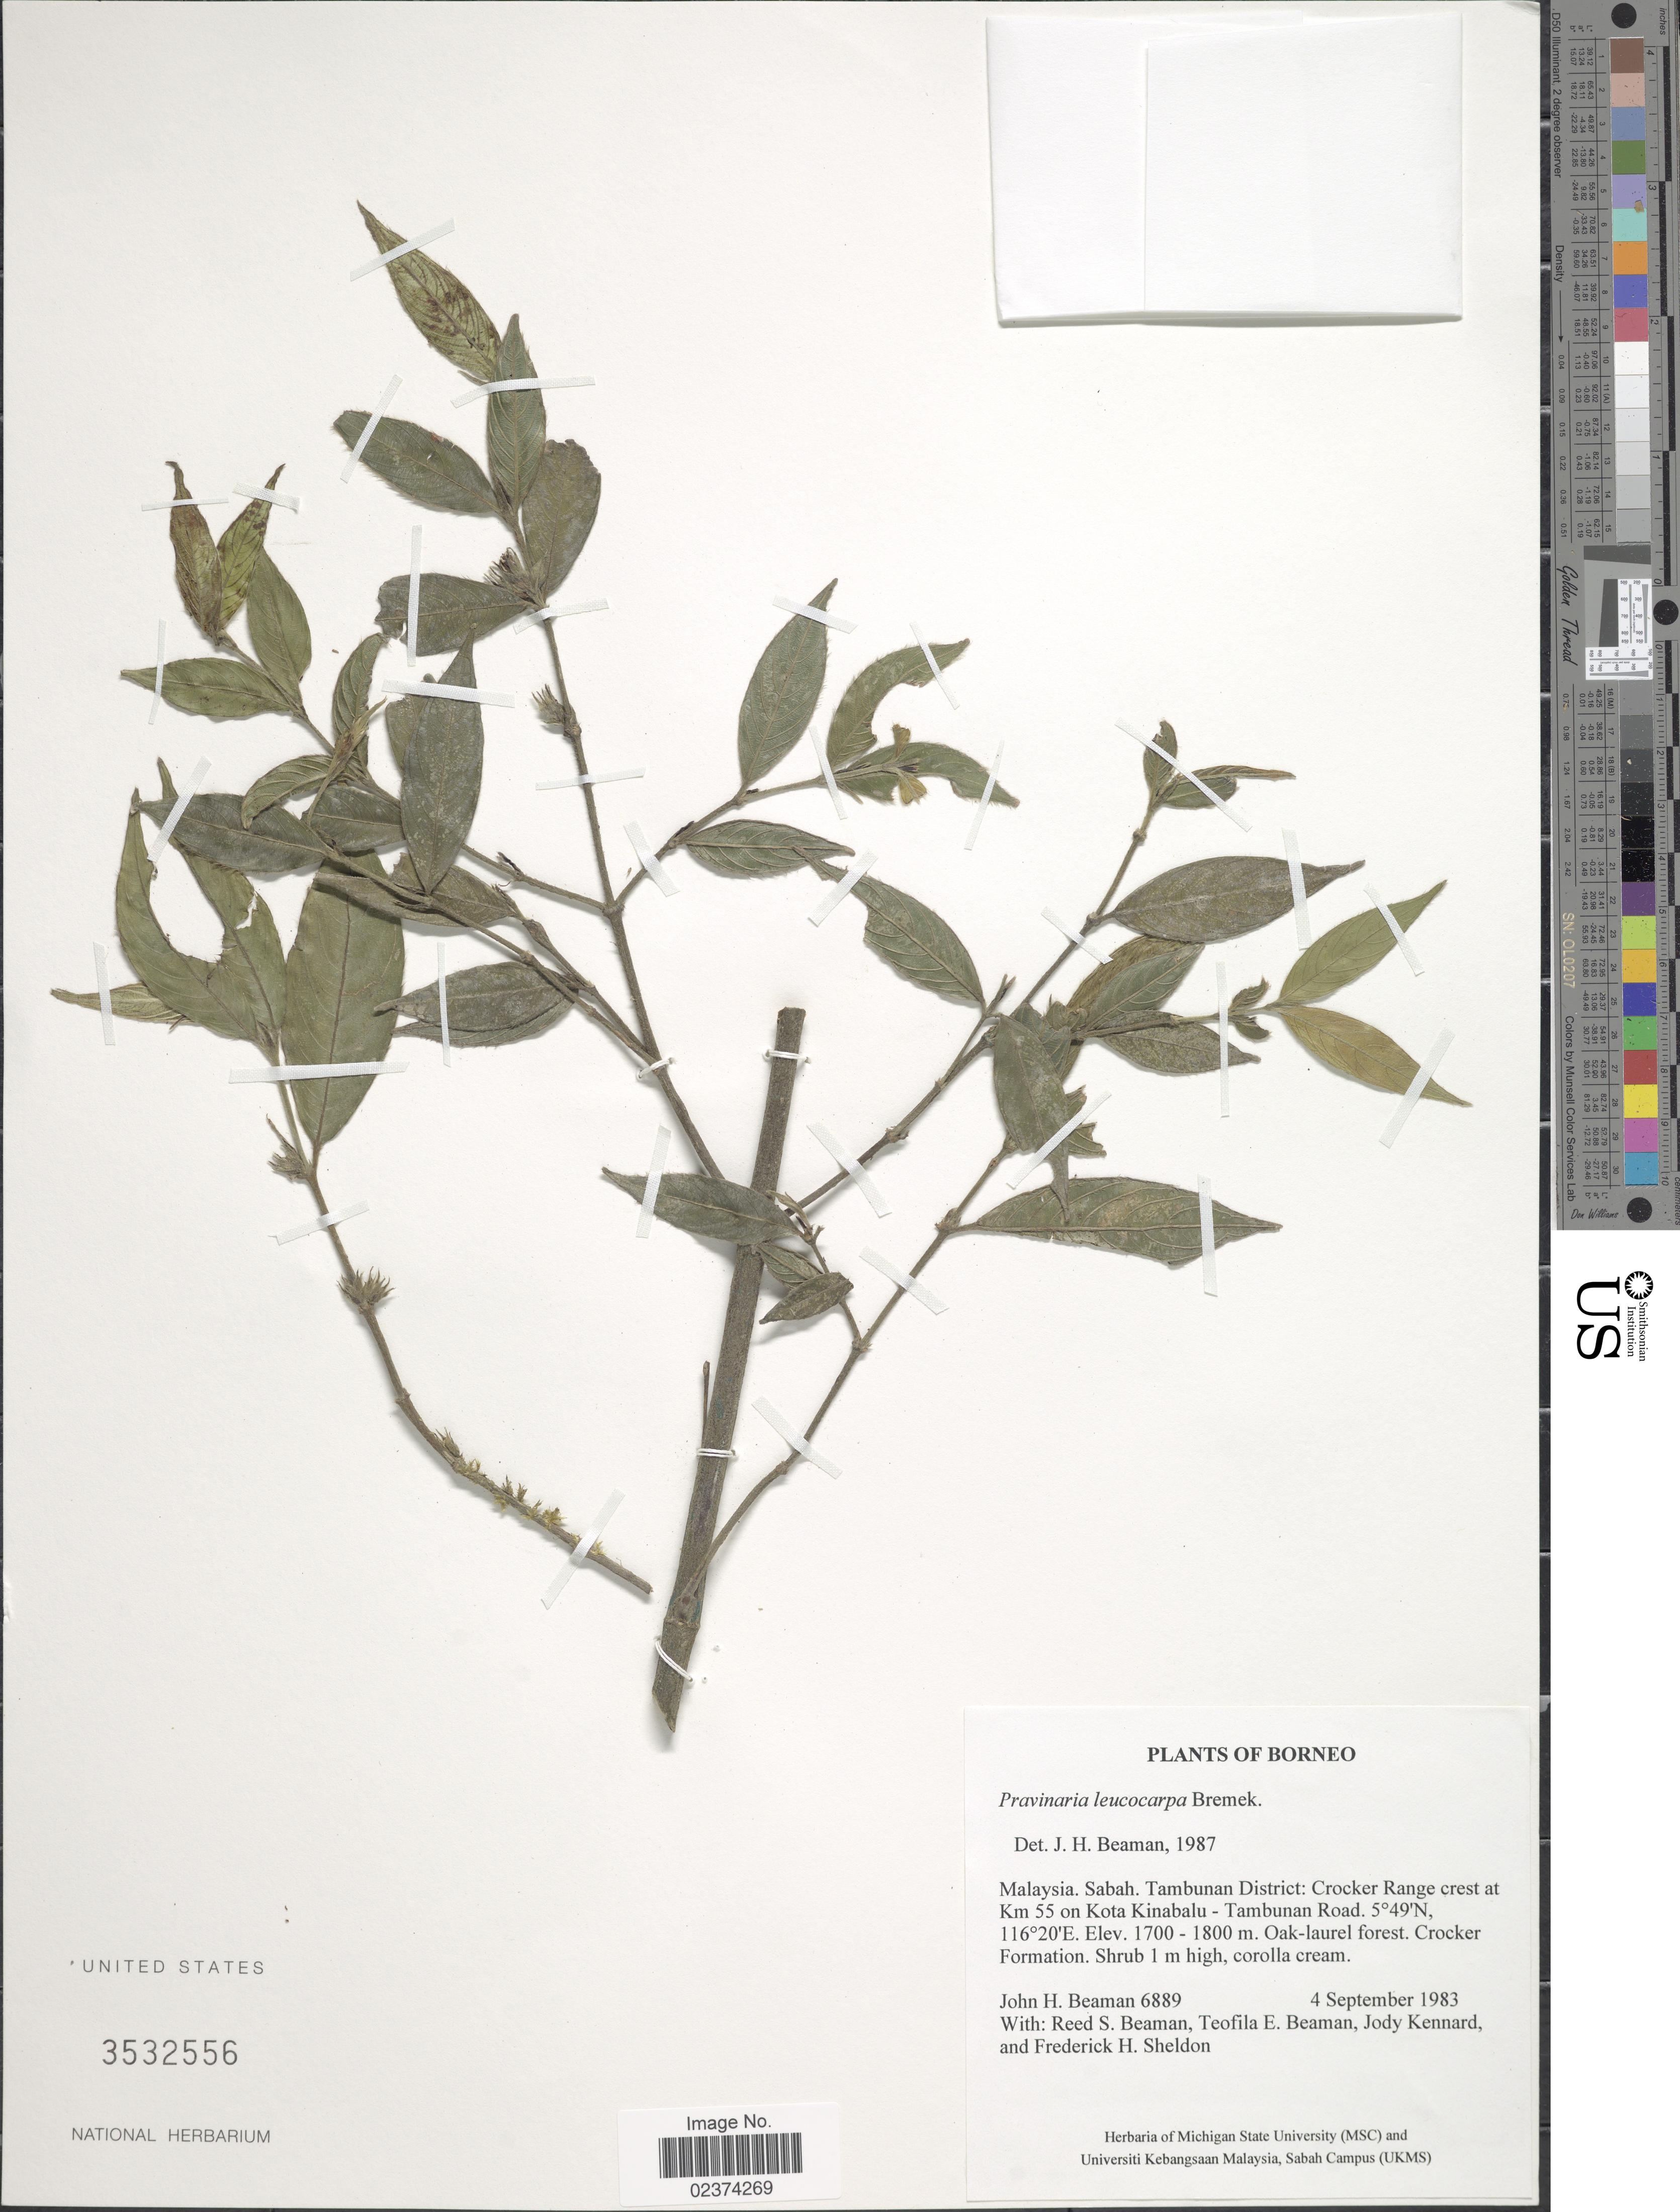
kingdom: Plantae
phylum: Tracheophyta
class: Magnoliopsida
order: Gentianales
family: Rubiaceae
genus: Pravinaria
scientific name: Pravinaria leucocarpa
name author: Bremek.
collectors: J. H. Beaman, R. S. Beaman, T. E. Beaman, J. Kennard & F. Sheldon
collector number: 6889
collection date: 1983-09-04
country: Malaysia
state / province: Sabah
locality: Borneo. Malaysia. Sabah. Tambunan District: Crocker Range crest at Km 55 on Kota Kinabalu - Tambunan Road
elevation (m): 1700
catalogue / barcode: US 3532556